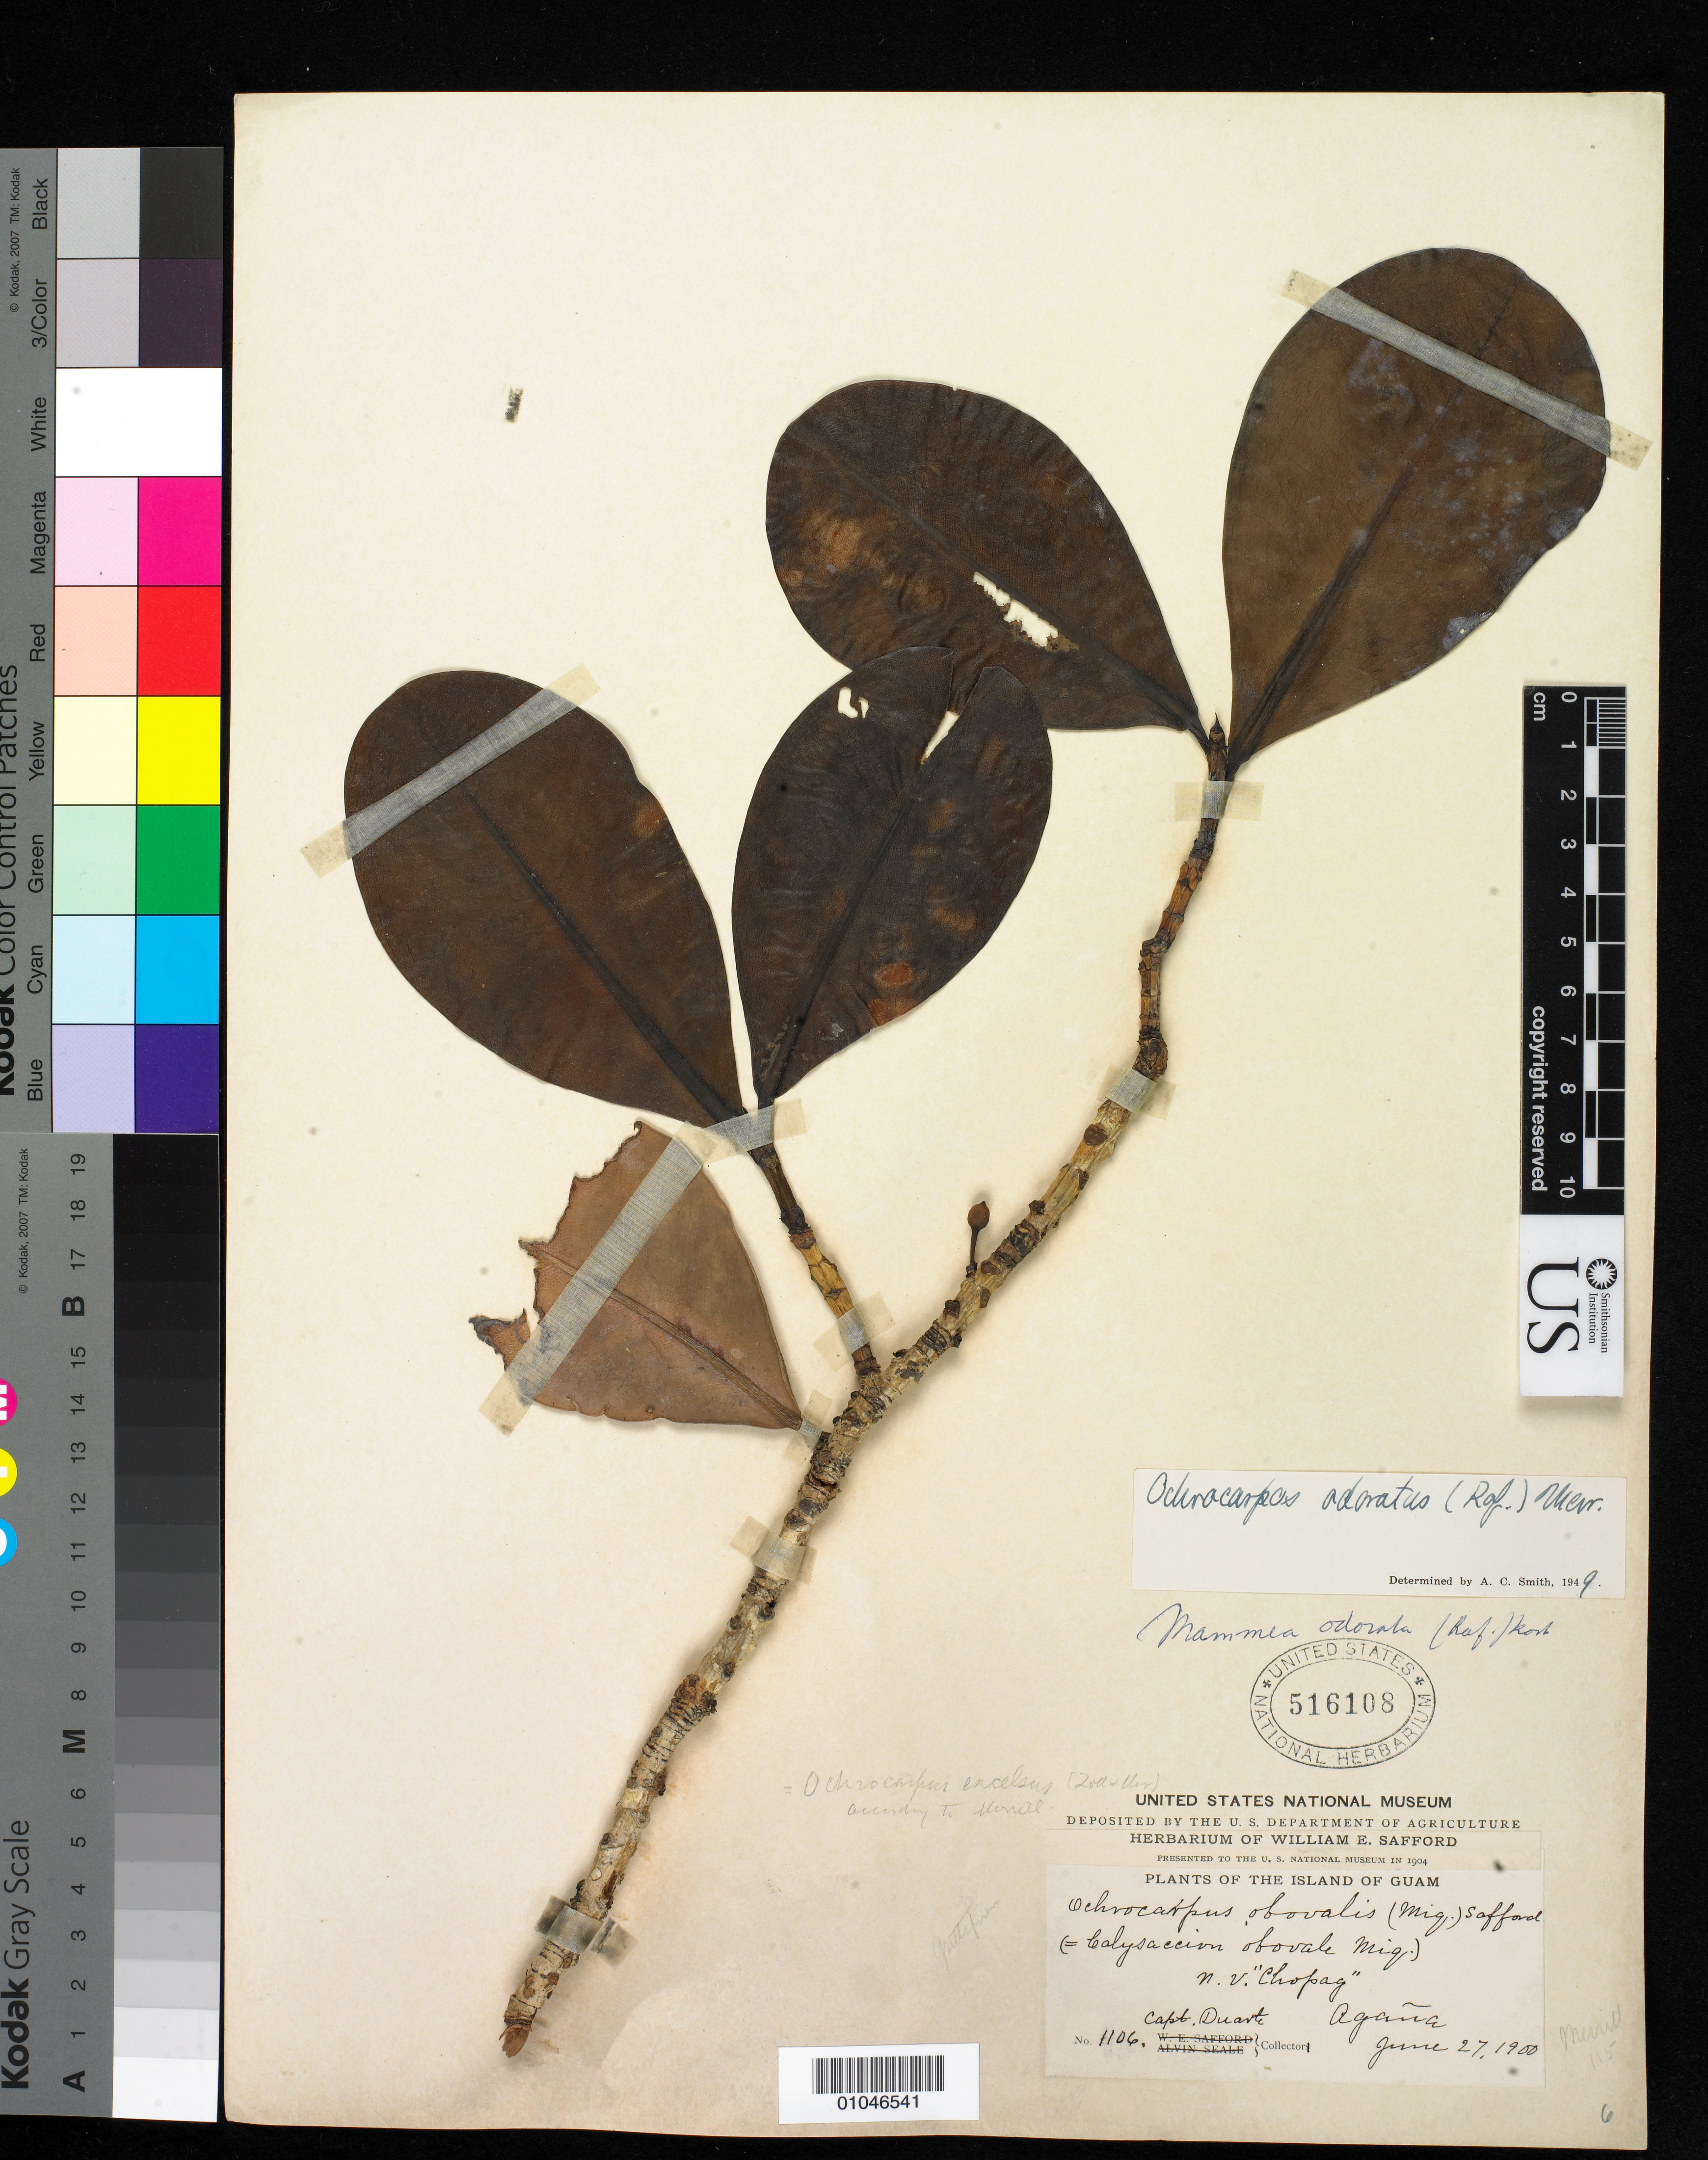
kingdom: Plantae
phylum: Tracheophyta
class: Magnoliopsida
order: Malpighiales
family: Calophyllaceae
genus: Mammea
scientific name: Mammea odorata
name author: (Raf.) Kosterm.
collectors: Duarte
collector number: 1106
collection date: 1900-06-27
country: Guam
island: Guam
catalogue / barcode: US 516108